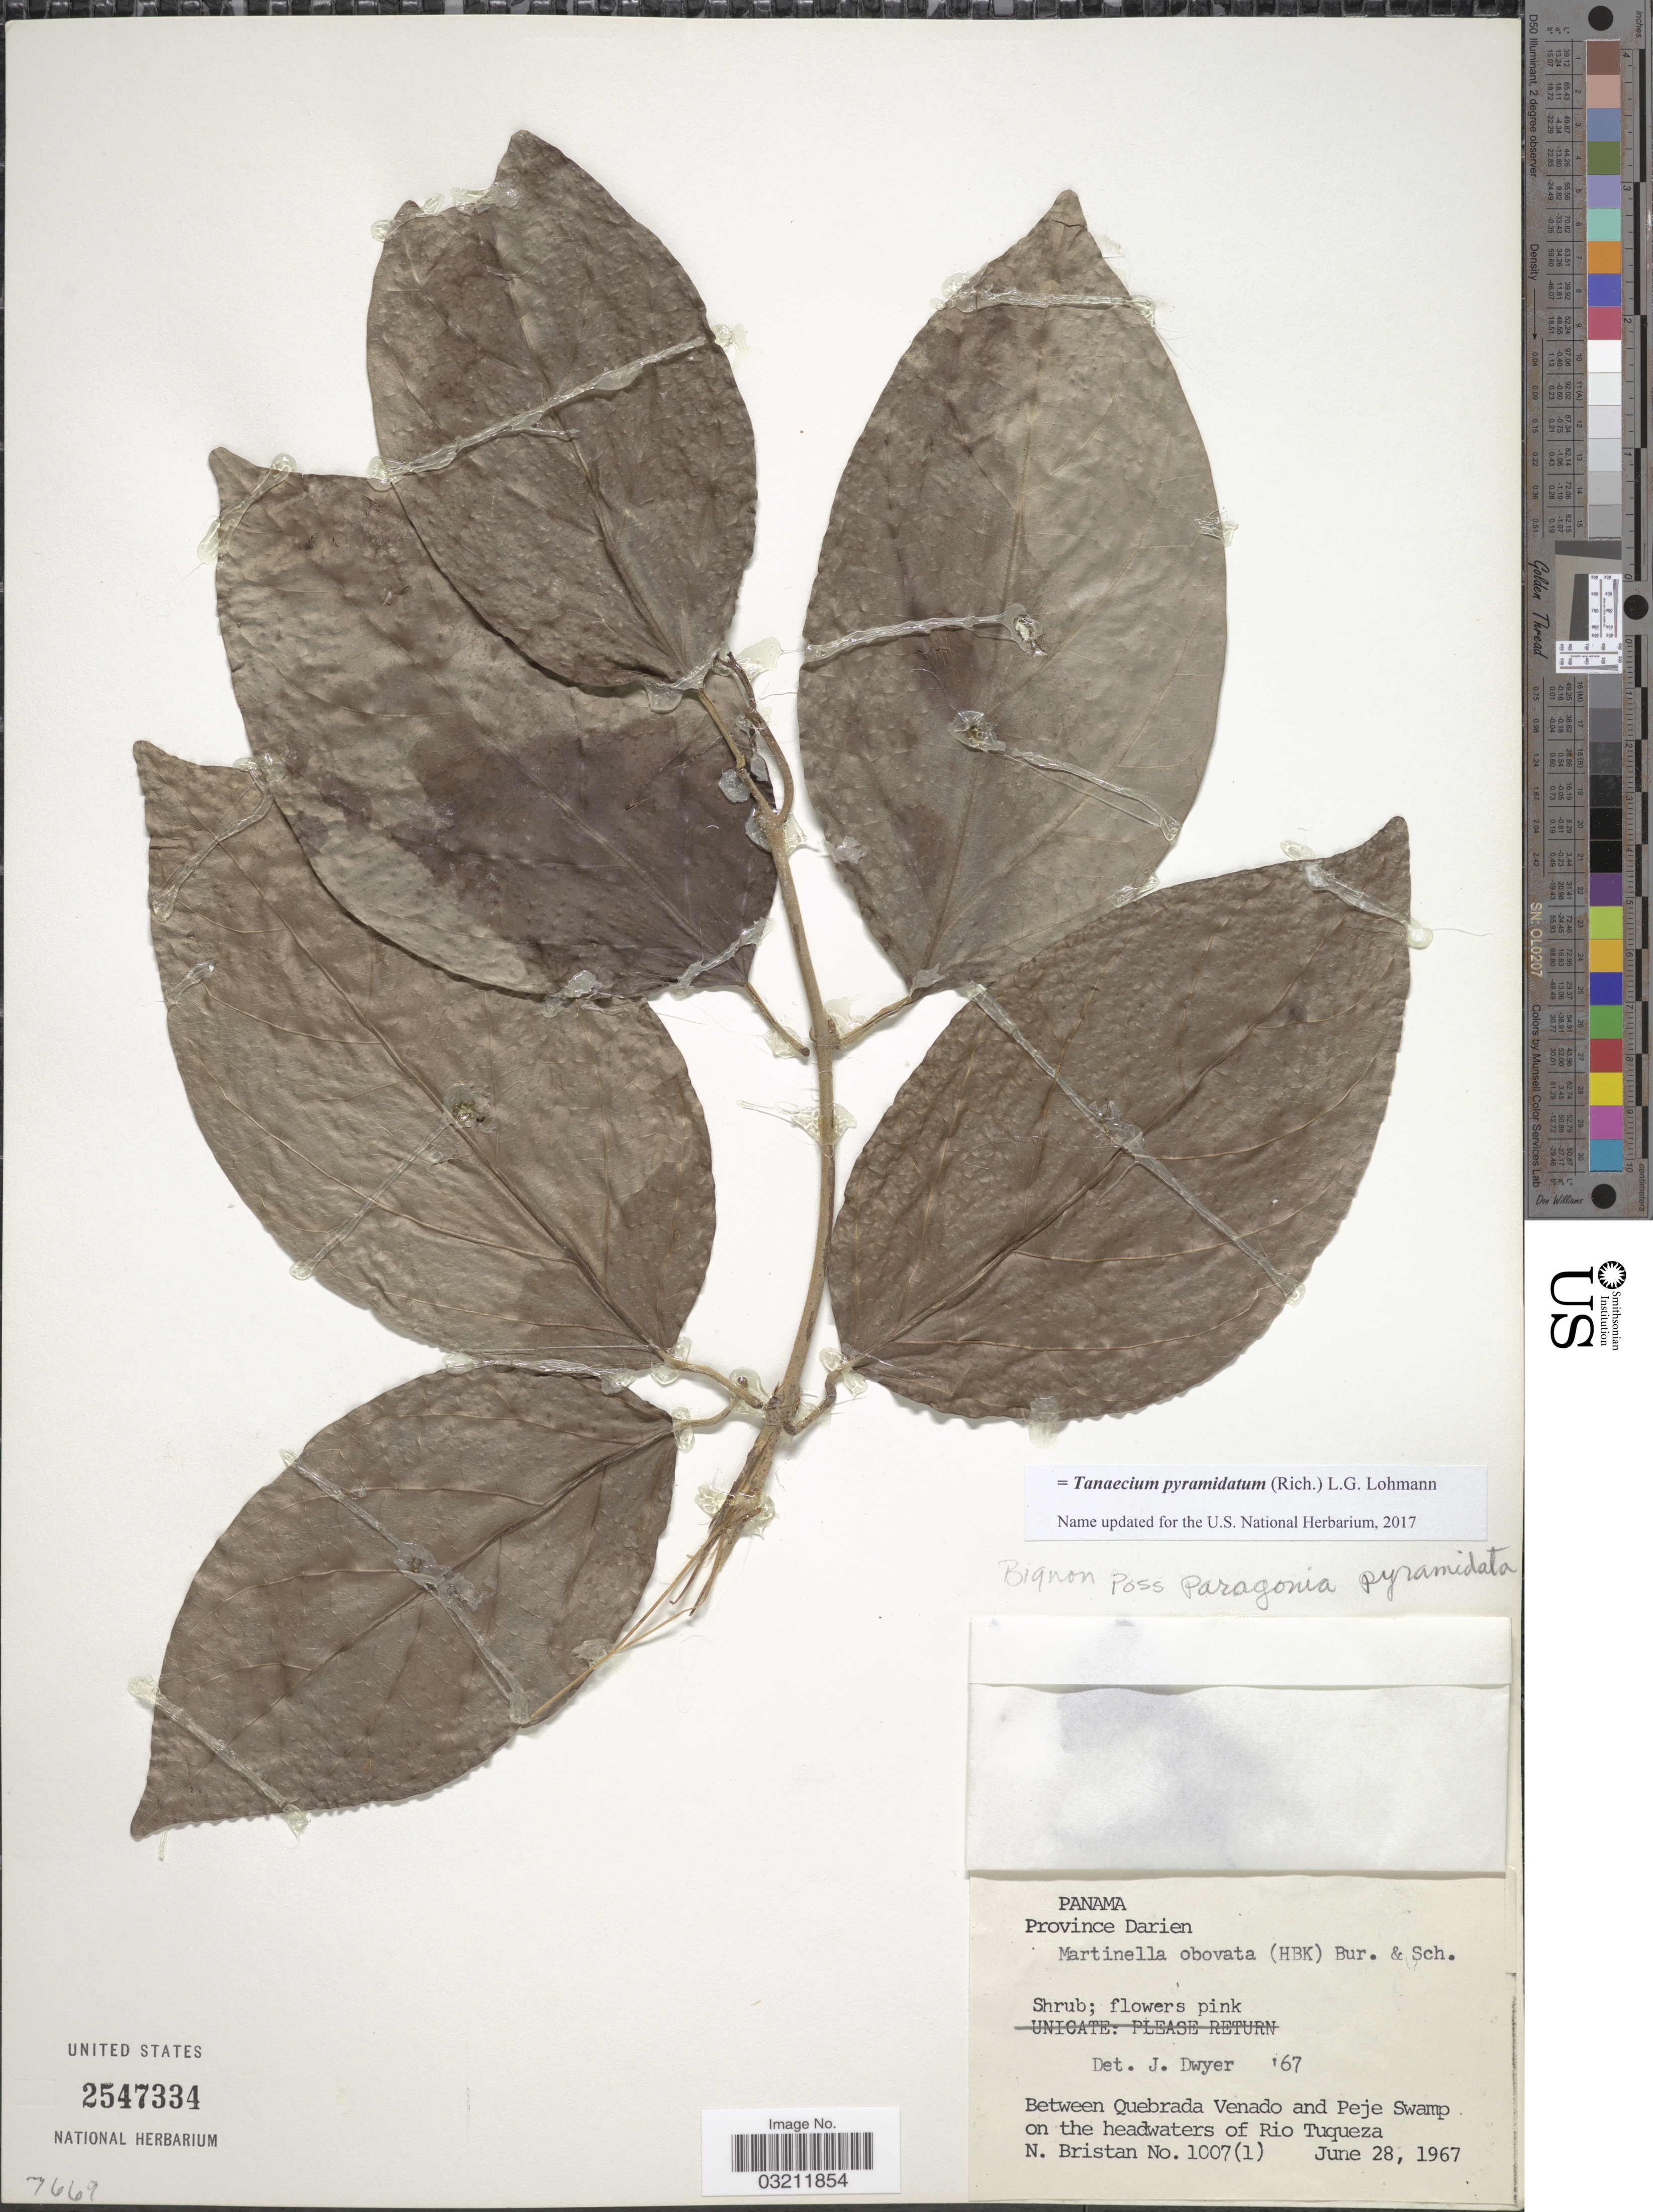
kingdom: Plantae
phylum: Tracheophyta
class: Magnoliopsida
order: Lamiales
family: Bignoniaceae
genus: Tanaecium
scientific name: Tanaecium pyramidatum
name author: (Rich.) L.G. Lohmann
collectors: N. Bristan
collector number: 1007(1)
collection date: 1967-06-28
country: Panama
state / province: Darién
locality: Between Quebrada Venado and Peje Swamp on the headwaters of Rio Tuqueza.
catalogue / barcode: US 2547334